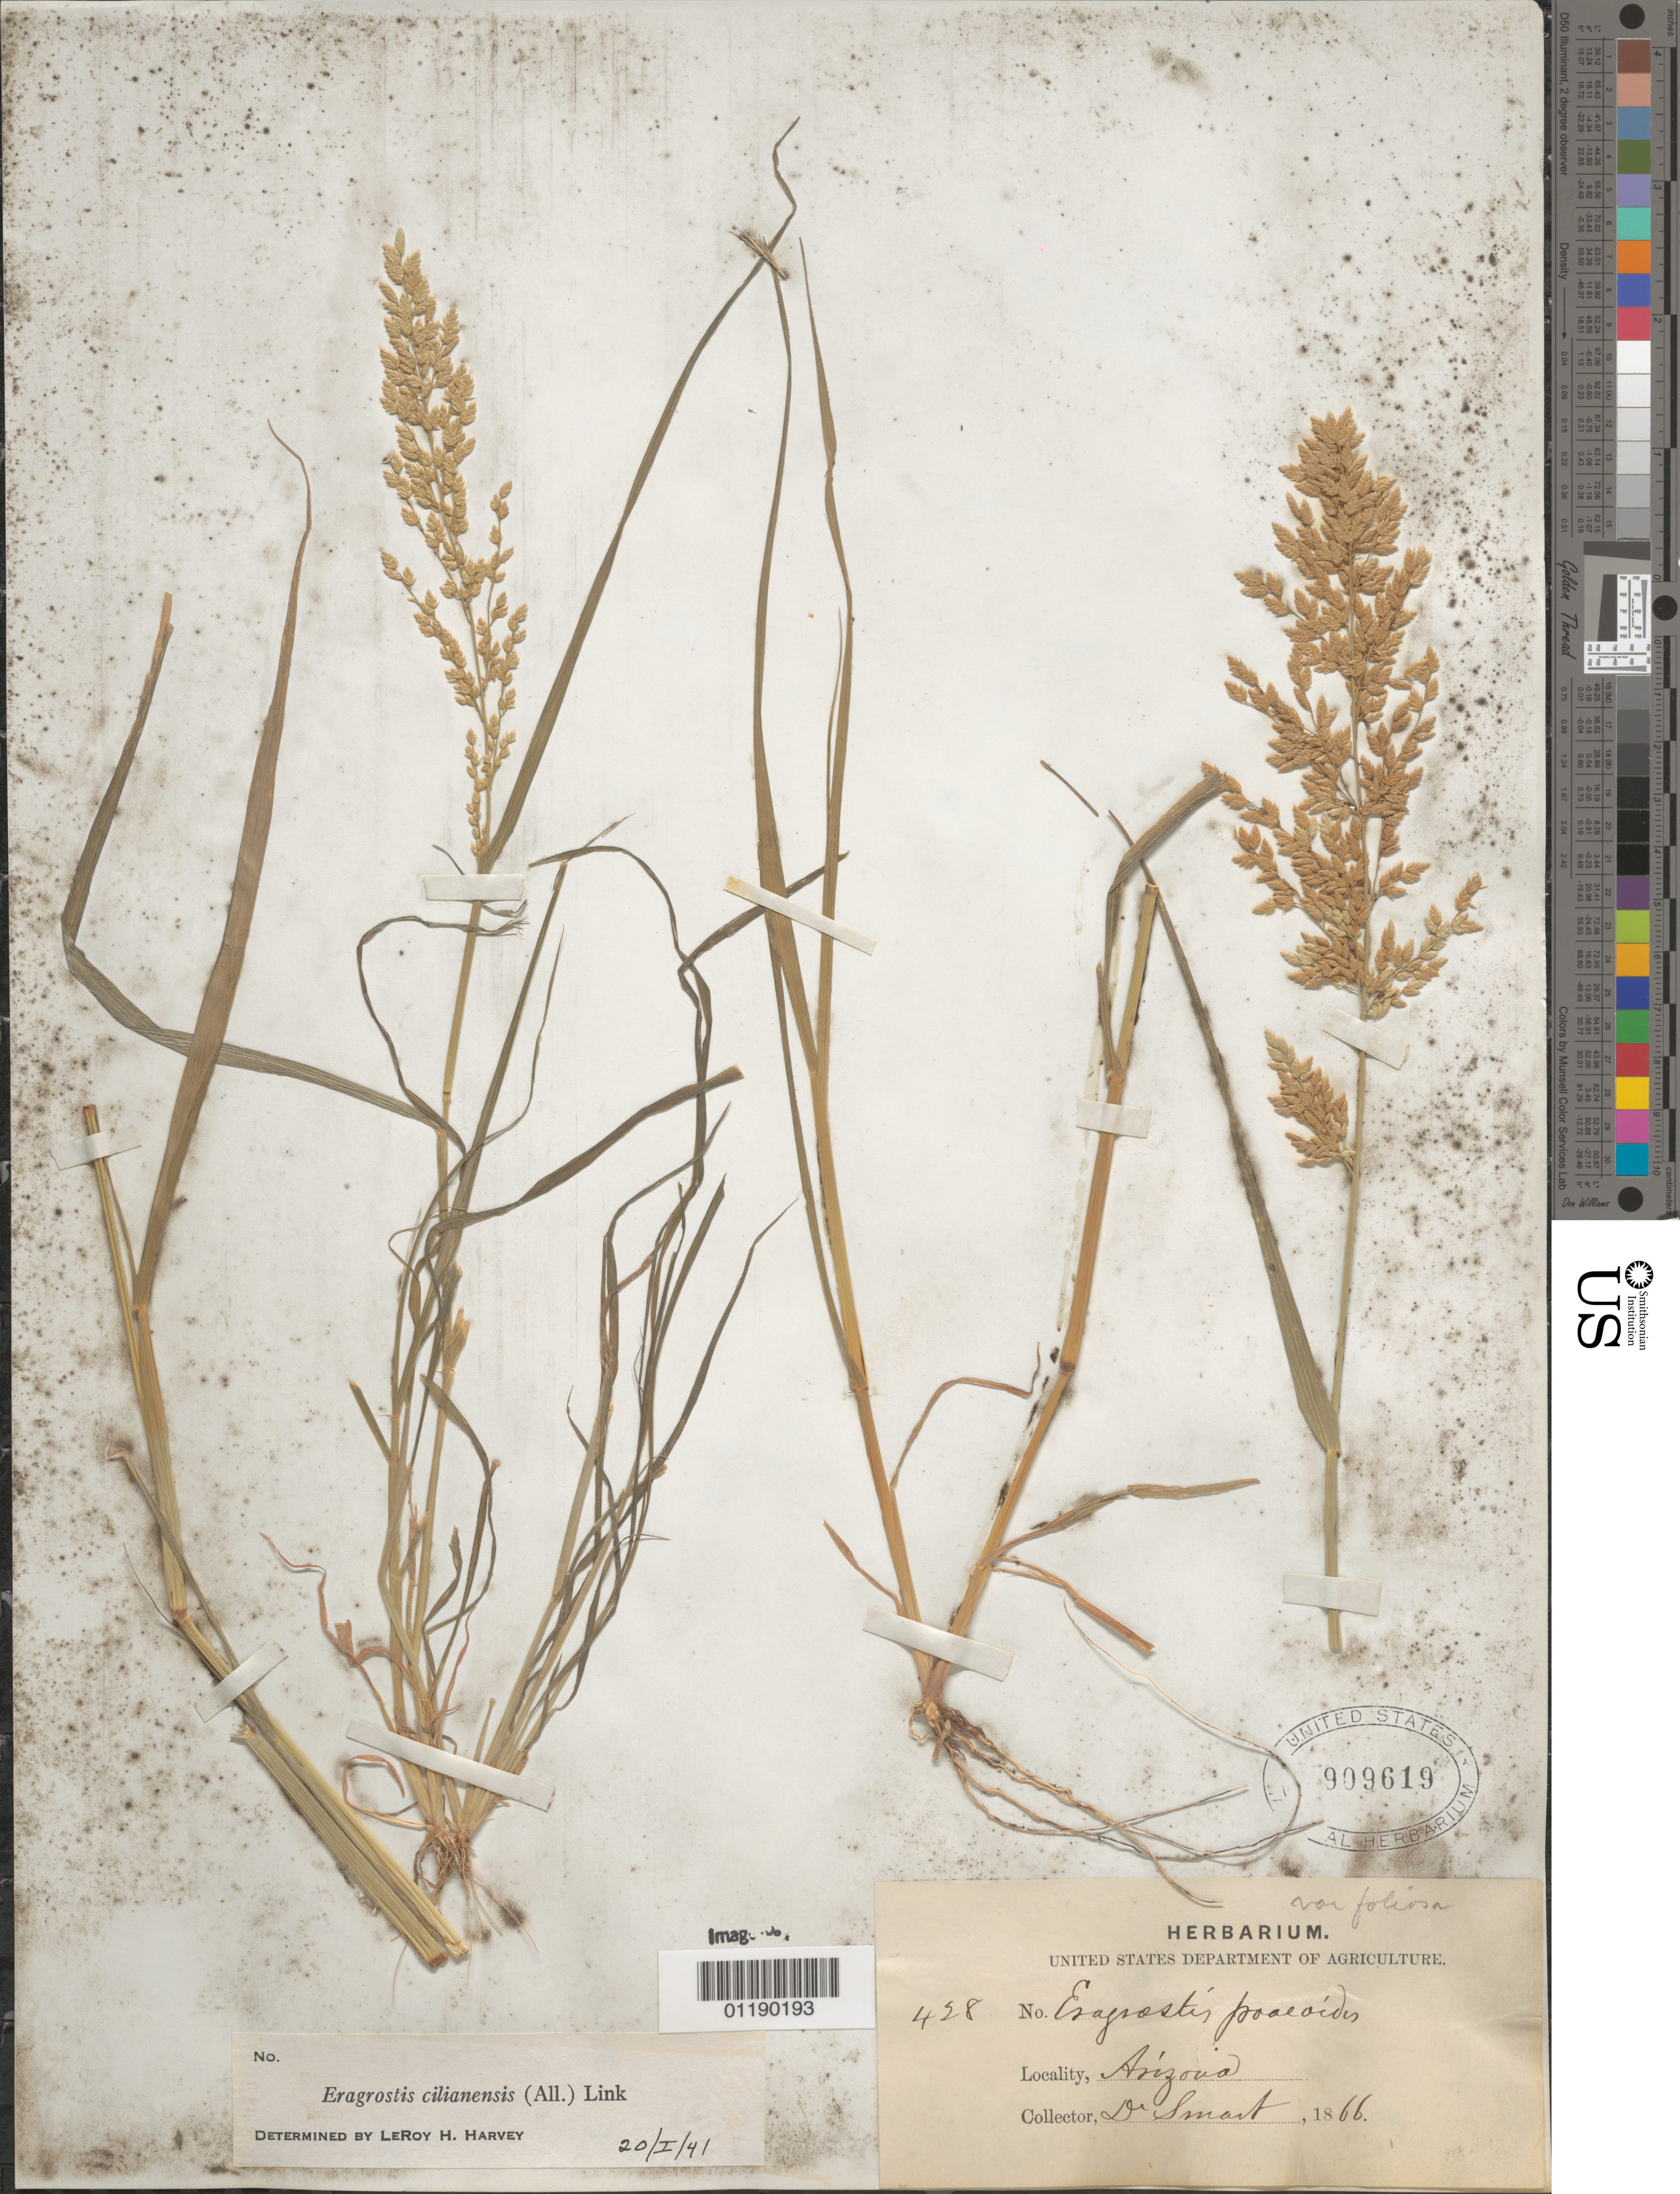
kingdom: Plantae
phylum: Tracheophyta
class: Liliopsida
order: Poales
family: Poaceae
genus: Eragrostis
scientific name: Eragrostis cilianensis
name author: (All.) Vignolo ex Janch.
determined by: Harvey, L. H.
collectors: -. Smart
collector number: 428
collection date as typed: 1866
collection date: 1866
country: United States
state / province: Arizona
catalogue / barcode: US 909619